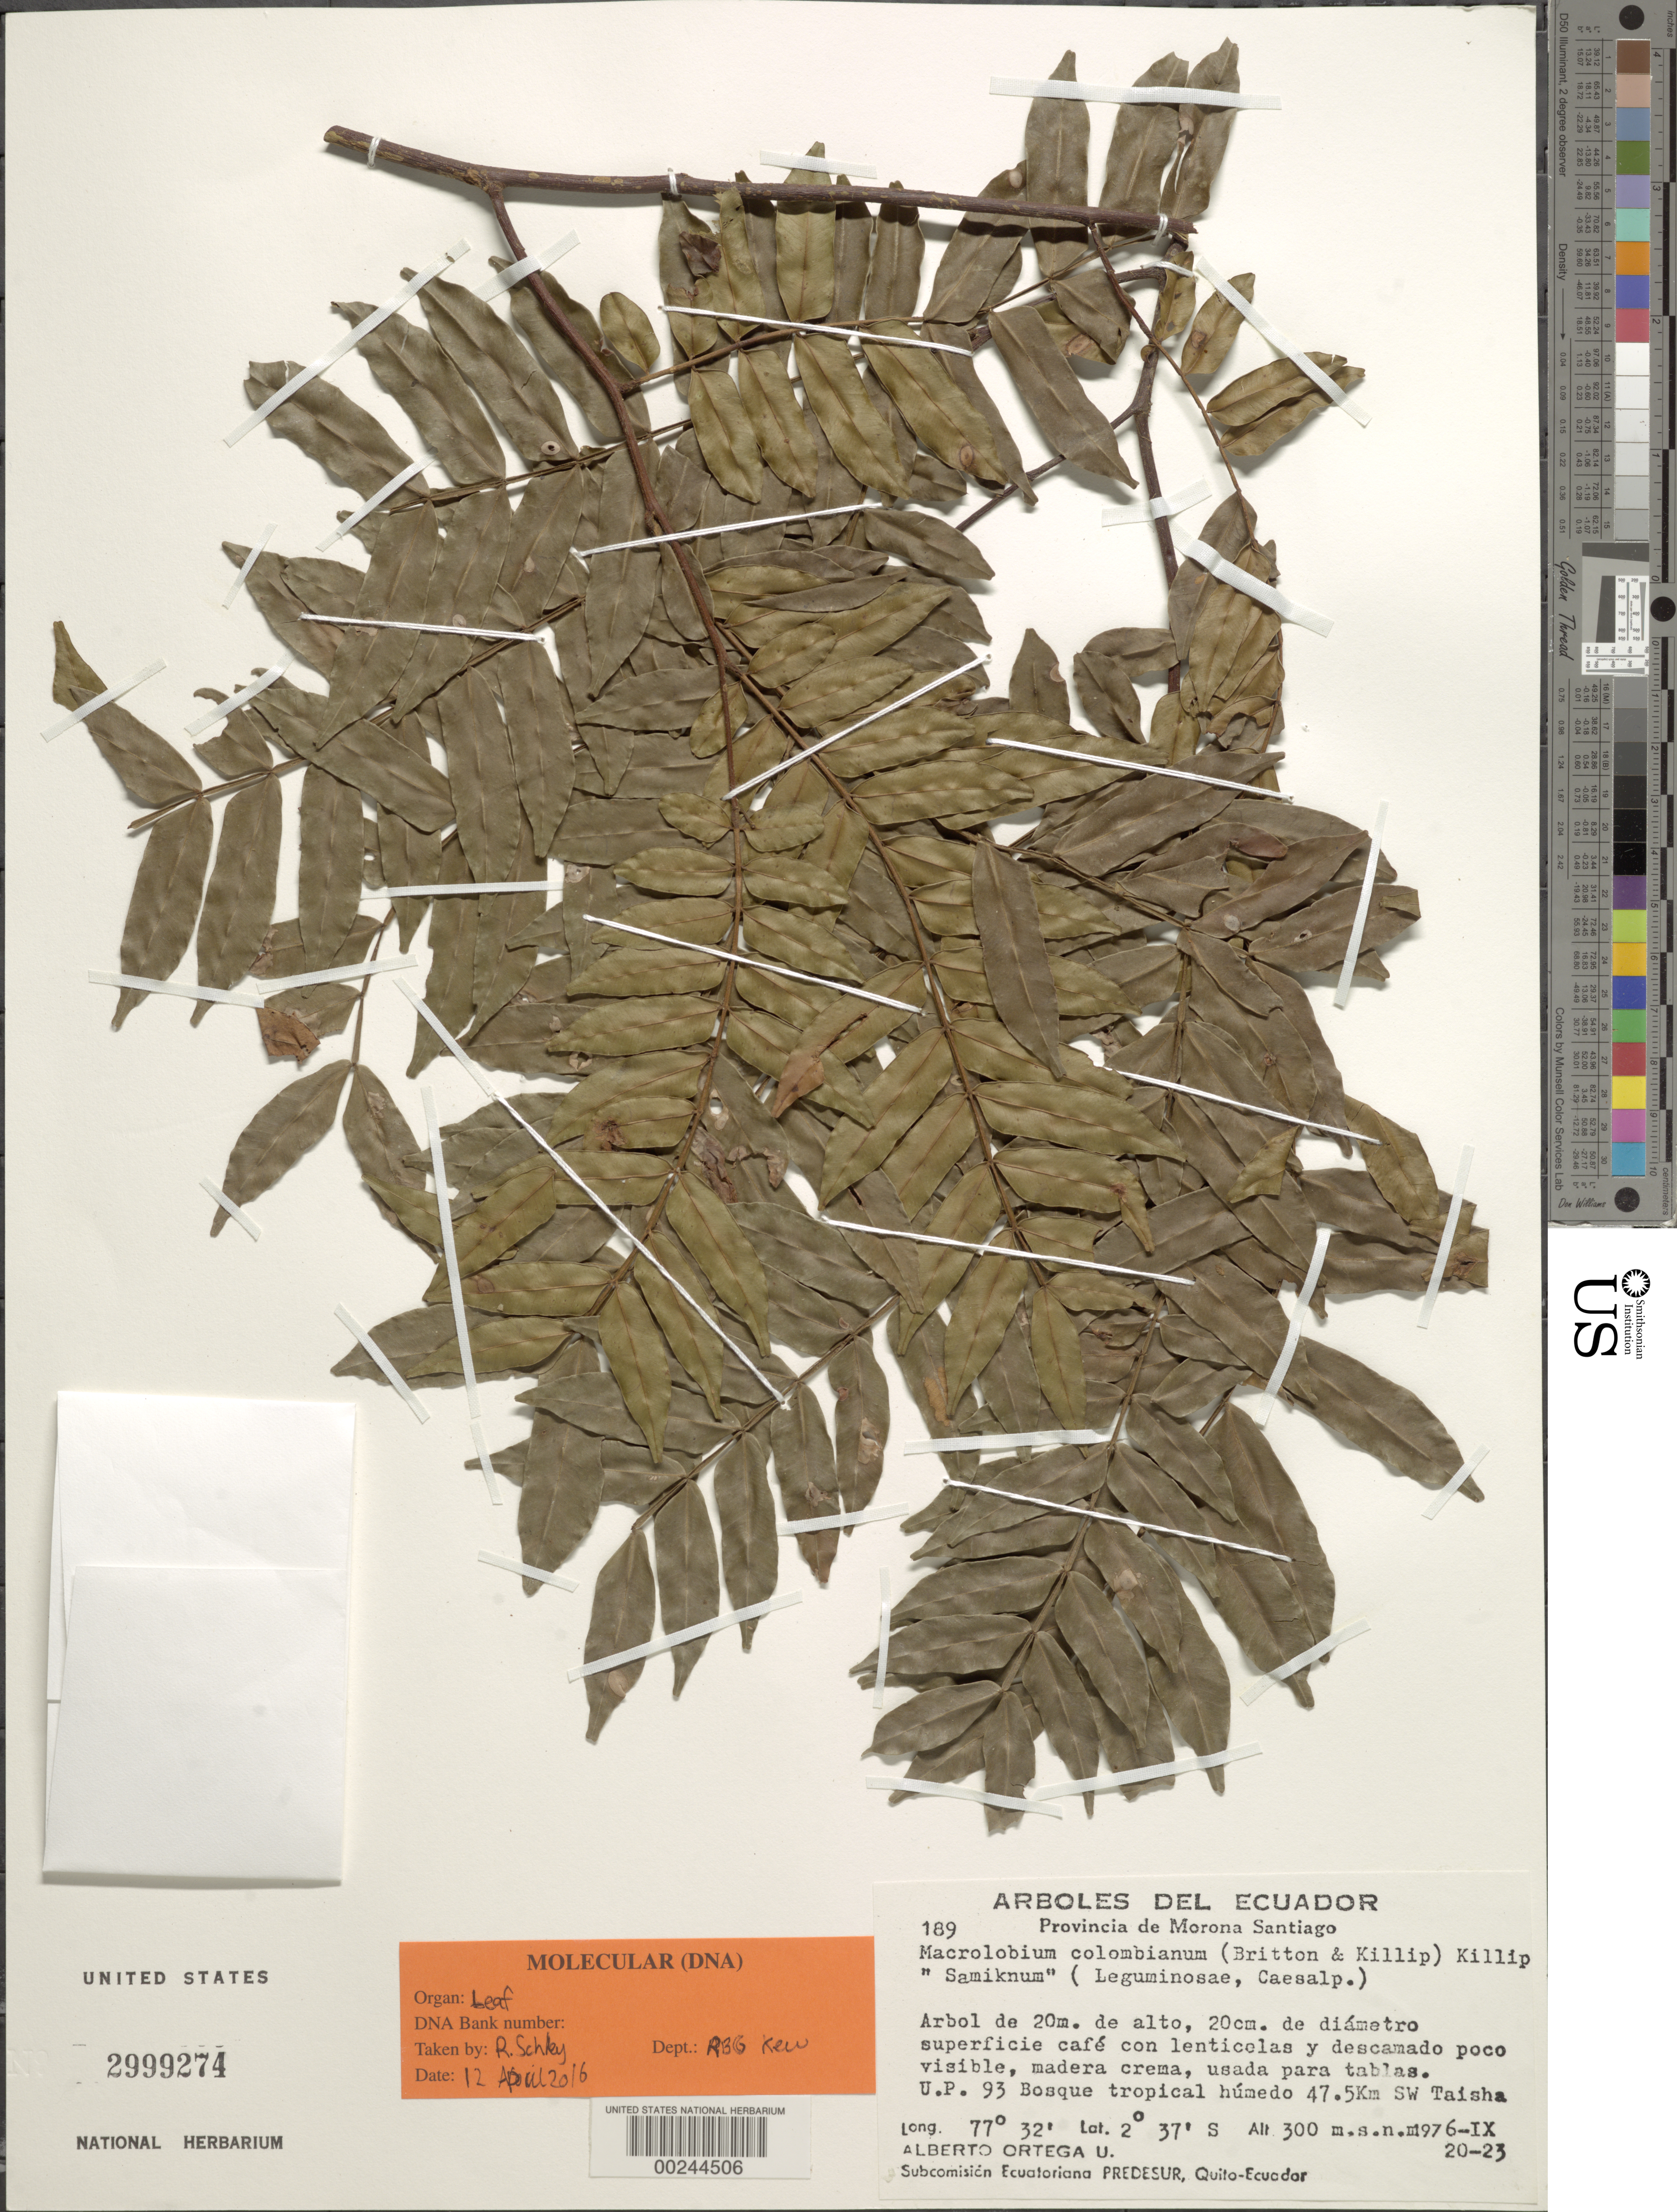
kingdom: Plantae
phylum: Tracheophyta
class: Magnoliopsida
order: Fabales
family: Fabaceae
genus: Macrolobium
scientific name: Macrolobium colombianum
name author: (Britton & Killip) Killip ex L. Uribe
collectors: A. T. Ortega U.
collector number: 189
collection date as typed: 20 Sep 1976 to 23 Sep 1976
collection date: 1976-09-20/1976-09-23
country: Ecuador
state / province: Morona-Santiago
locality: U.p. 93 47.5 km sw taisha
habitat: Tropical rain forest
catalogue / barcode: US 2999274